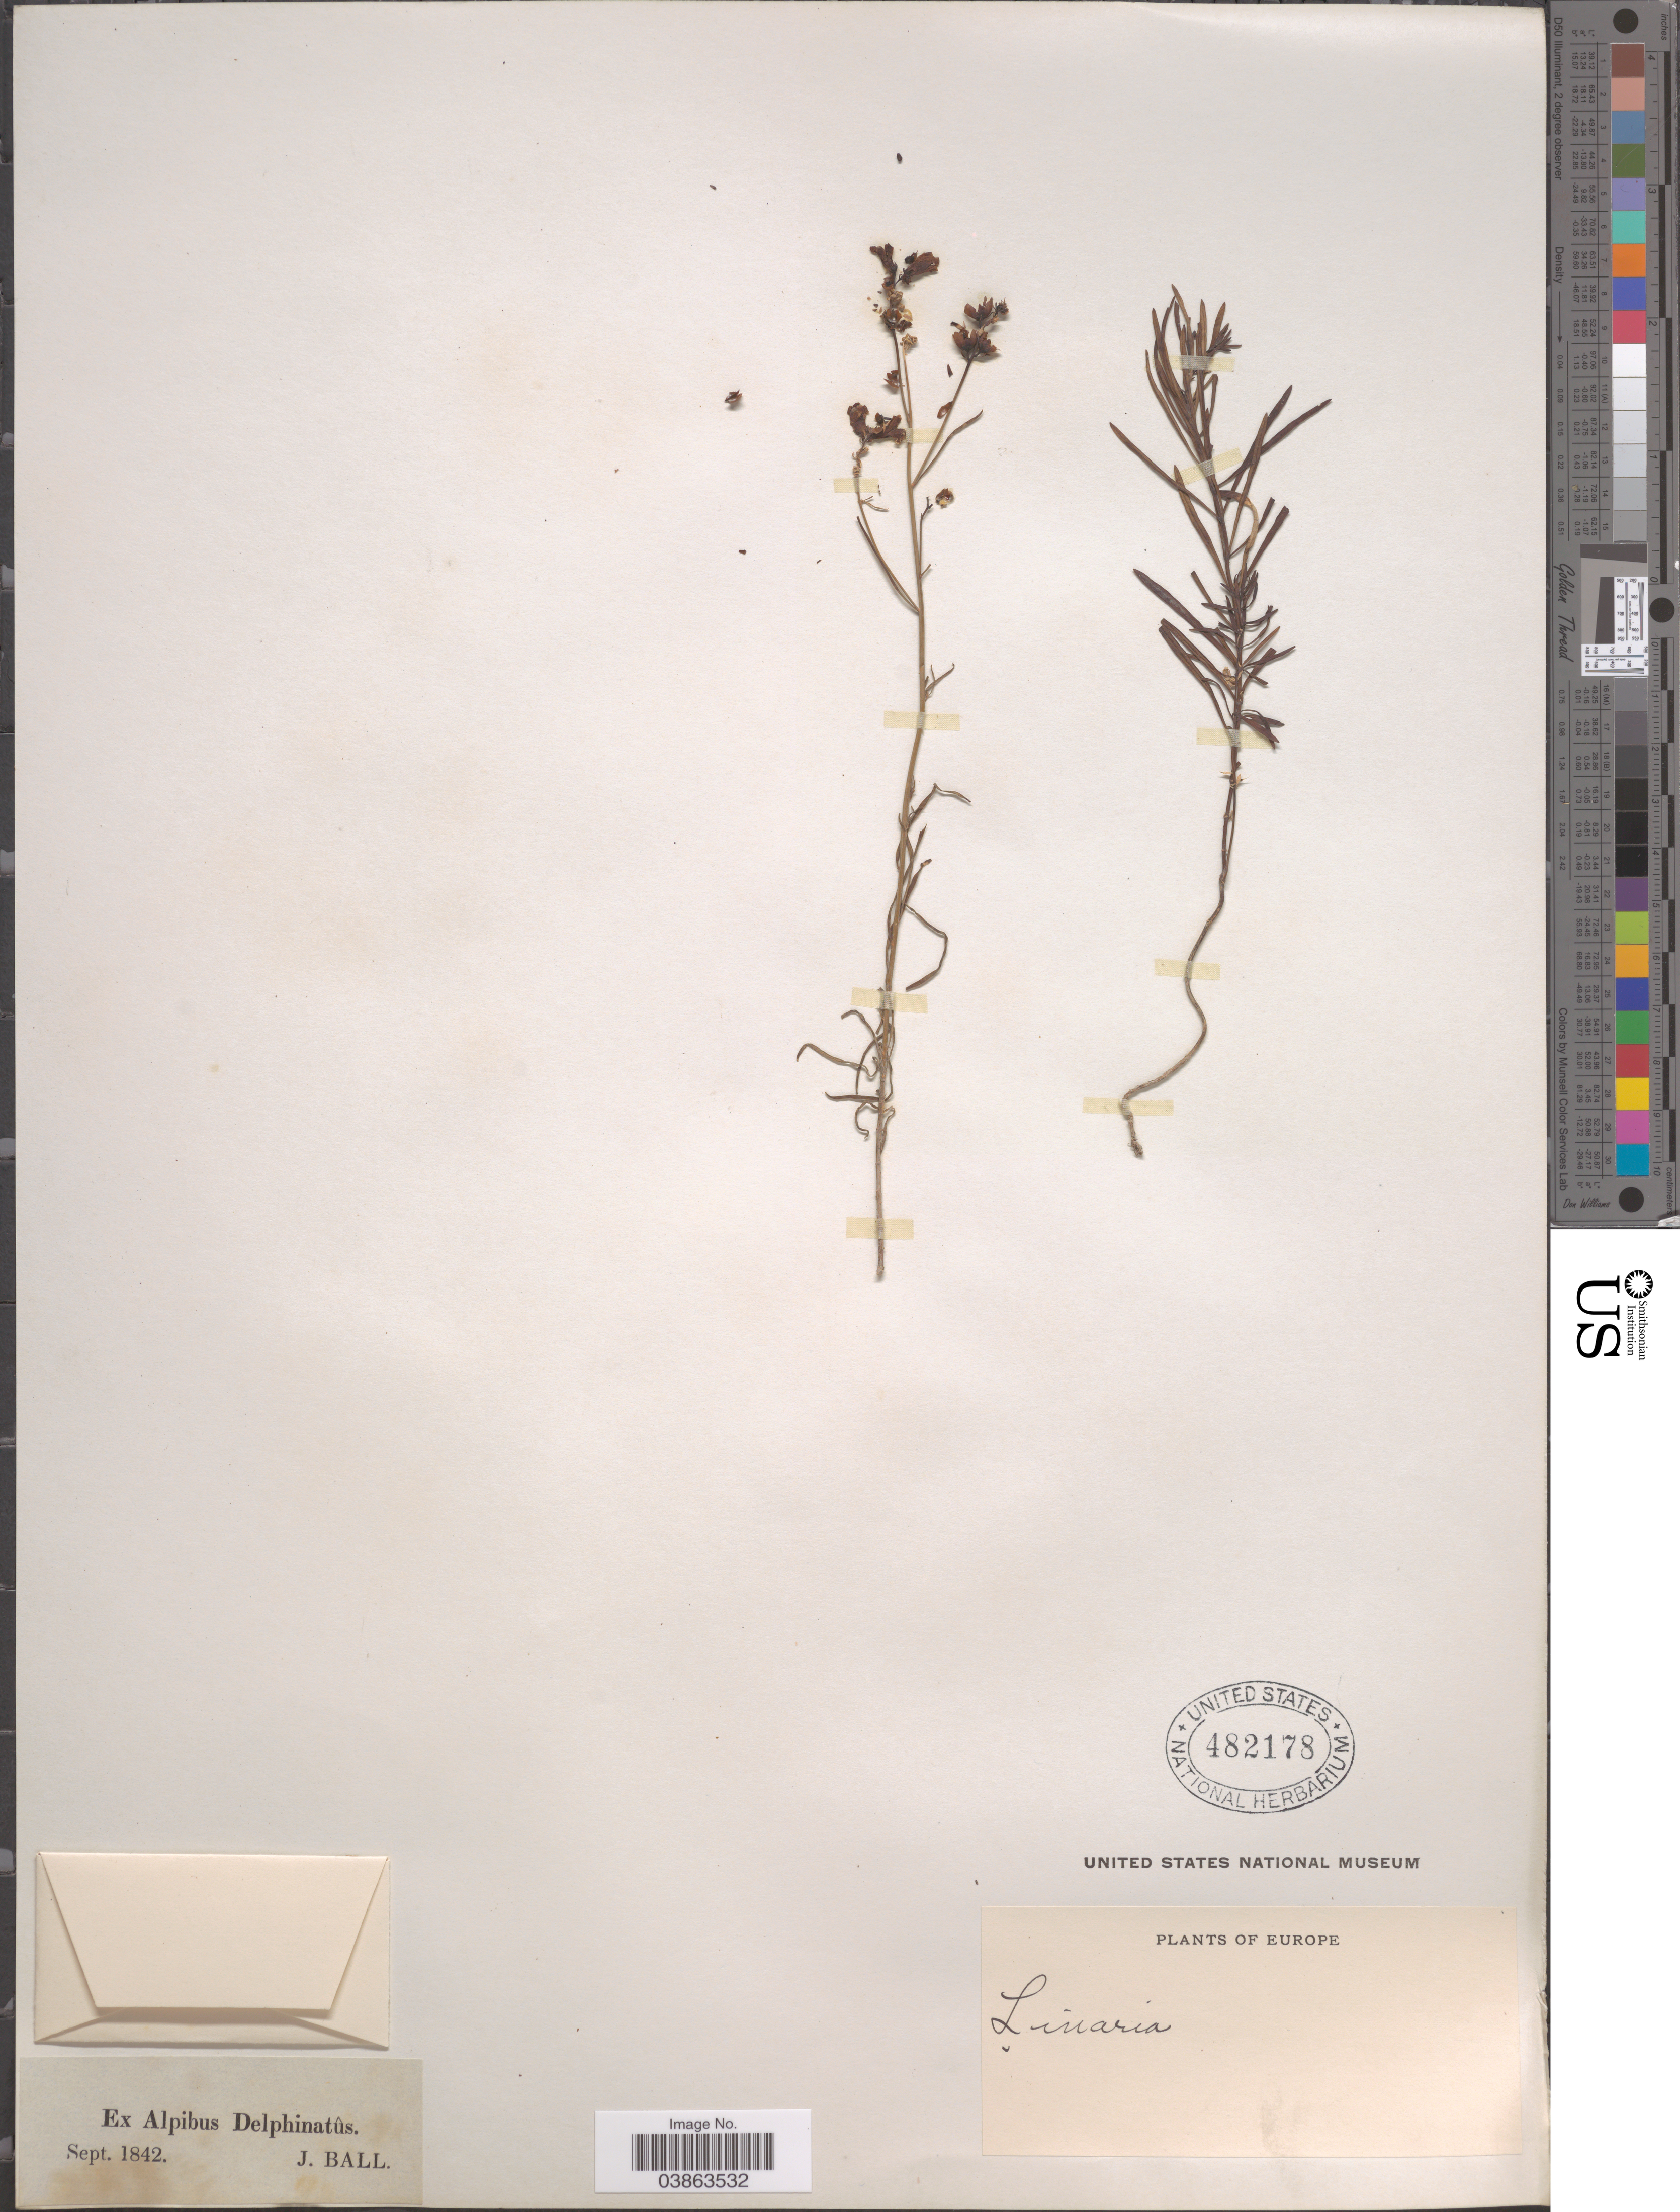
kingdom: Plantae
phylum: Tracheophyta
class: Magnoliopsida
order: Lamiales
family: Plantaginaceae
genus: Linaria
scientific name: Linaria sp.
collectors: J. Ball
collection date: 1842-09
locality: Ex Alpibus Delphinatus. Europe.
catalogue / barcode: US 482178